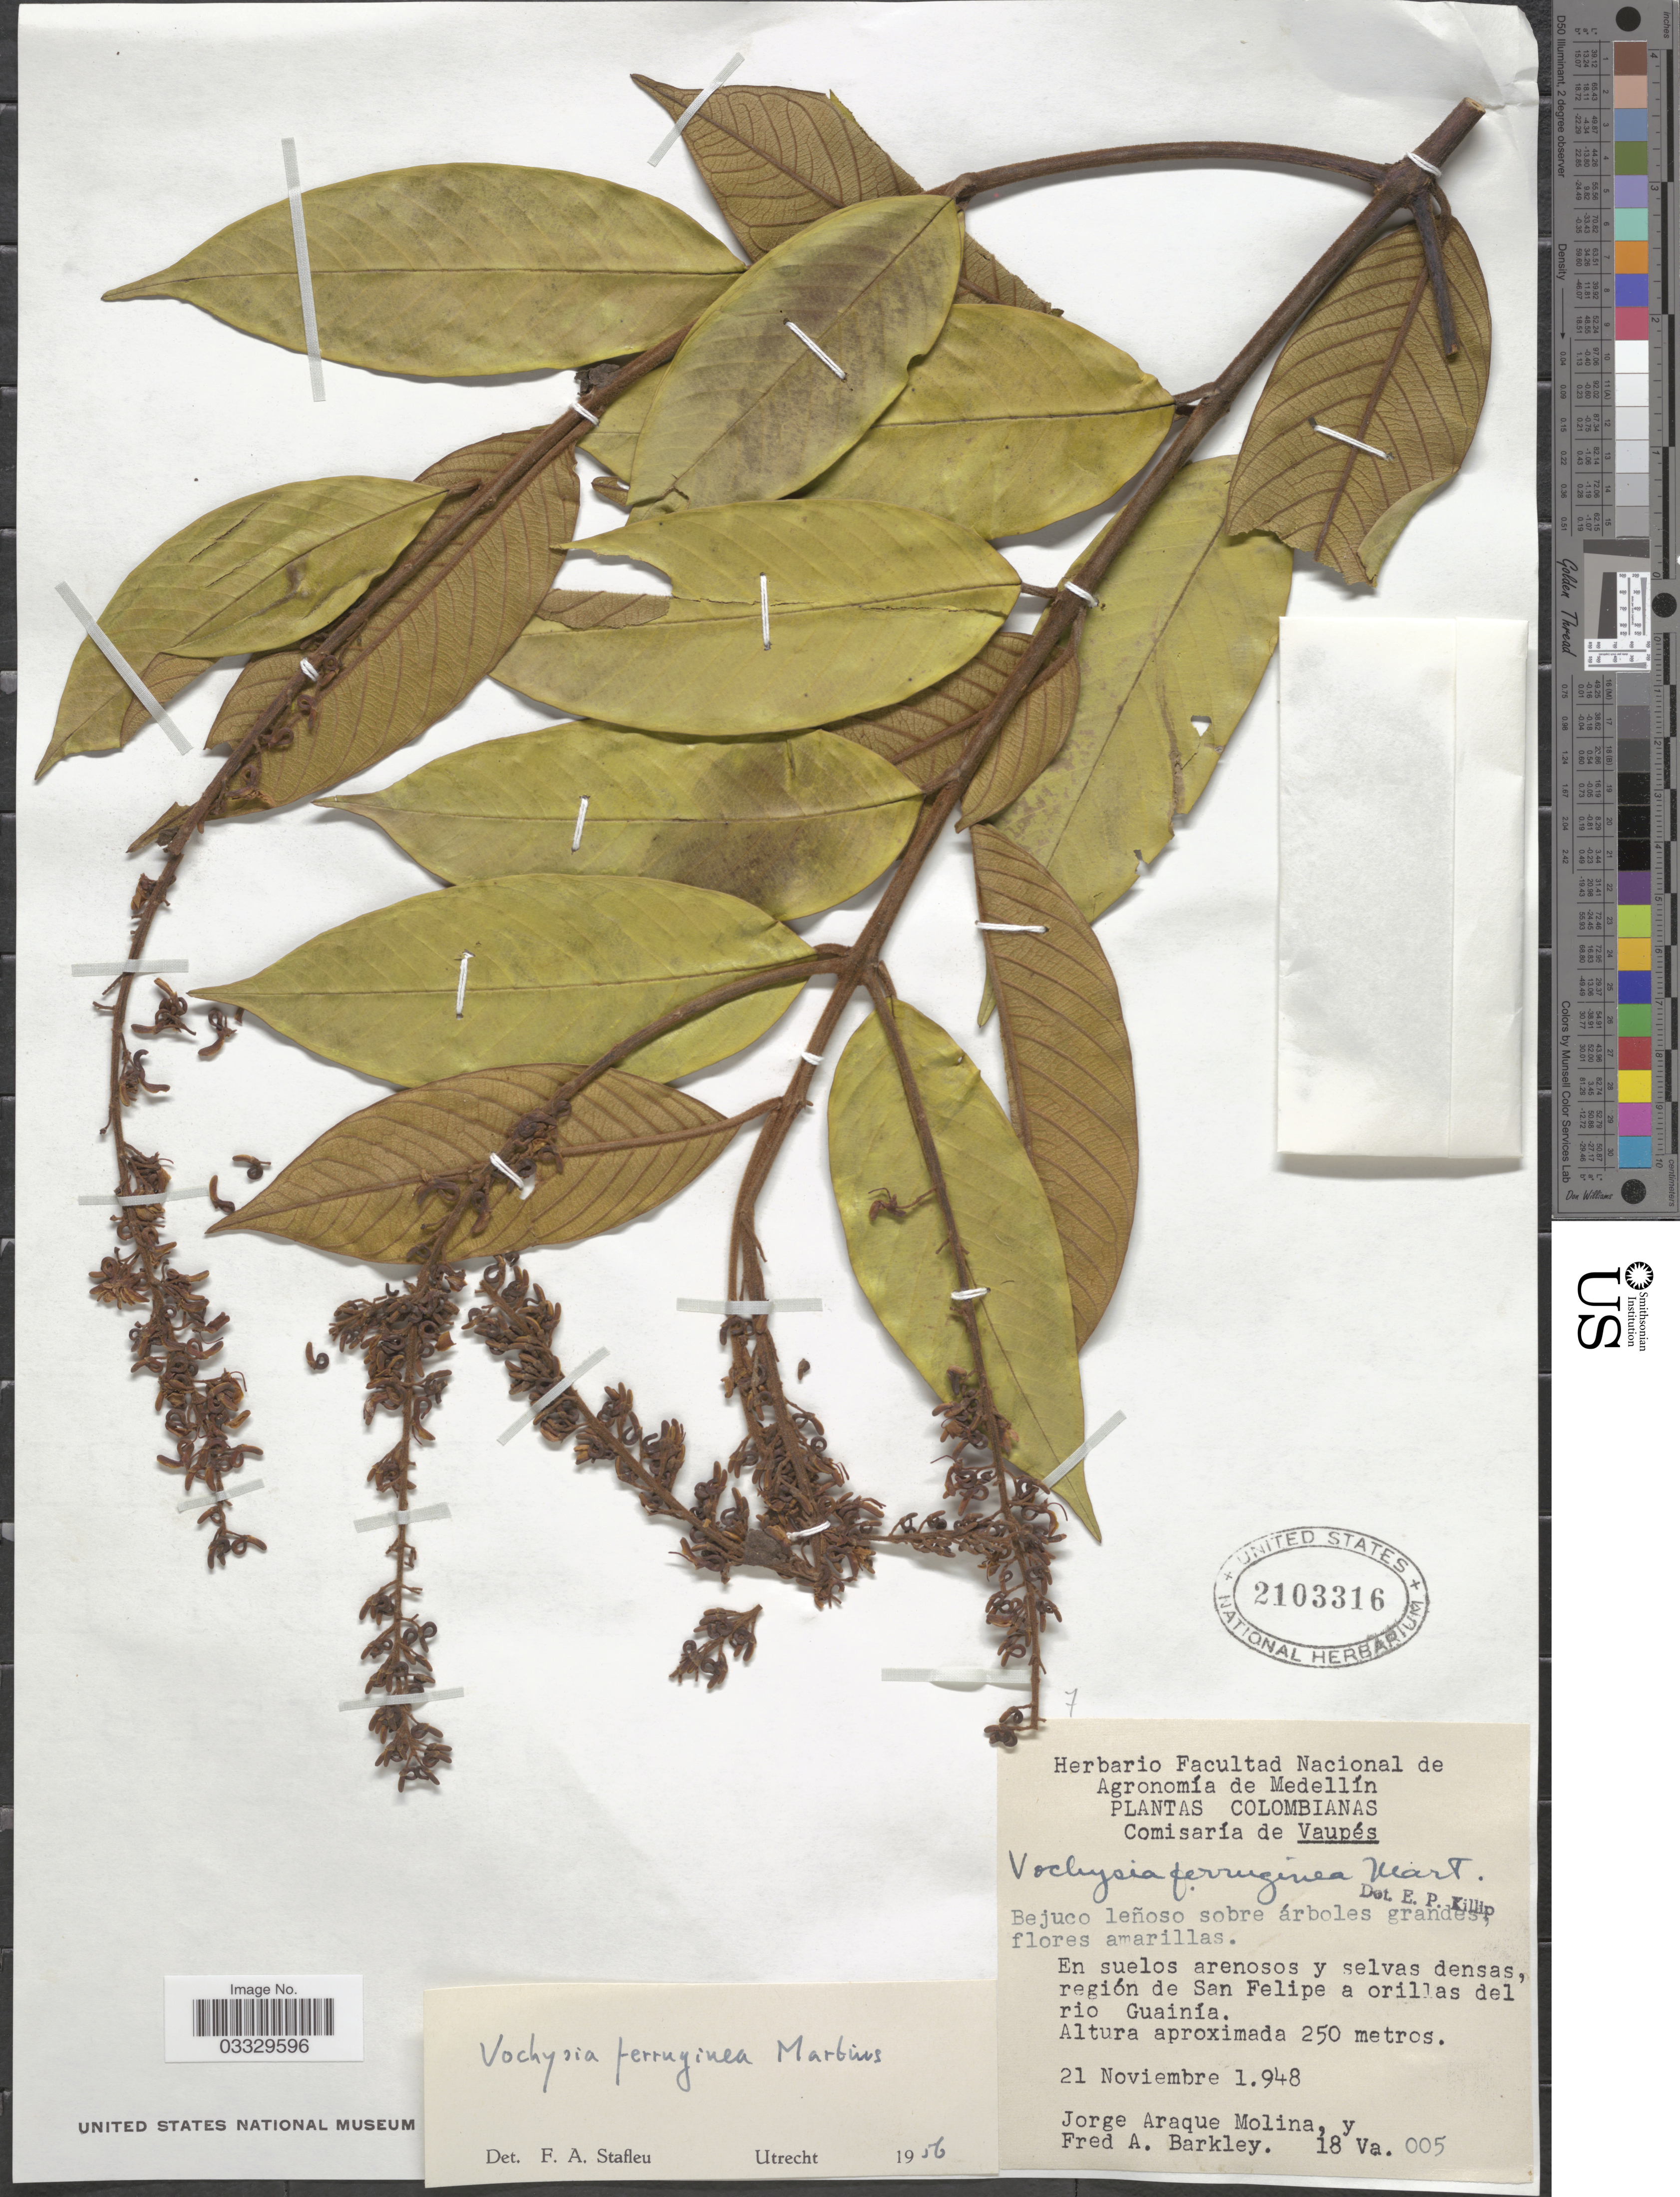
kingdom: Plantae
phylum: Tracheophyta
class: Magnoliopsida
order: Myrtales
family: Vochysiaceae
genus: Vochysia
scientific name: Vochysia ferruginea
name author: Mart.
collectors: J. A. Molina & F. A. Barkley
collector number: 18VA.005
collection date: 1948-11-21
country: Colombia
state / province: Vaupés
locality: Comisaría de Vaupés. Región de San Felipe a orillas del rio Guainiá.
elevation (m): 250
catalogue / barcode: US 2103316